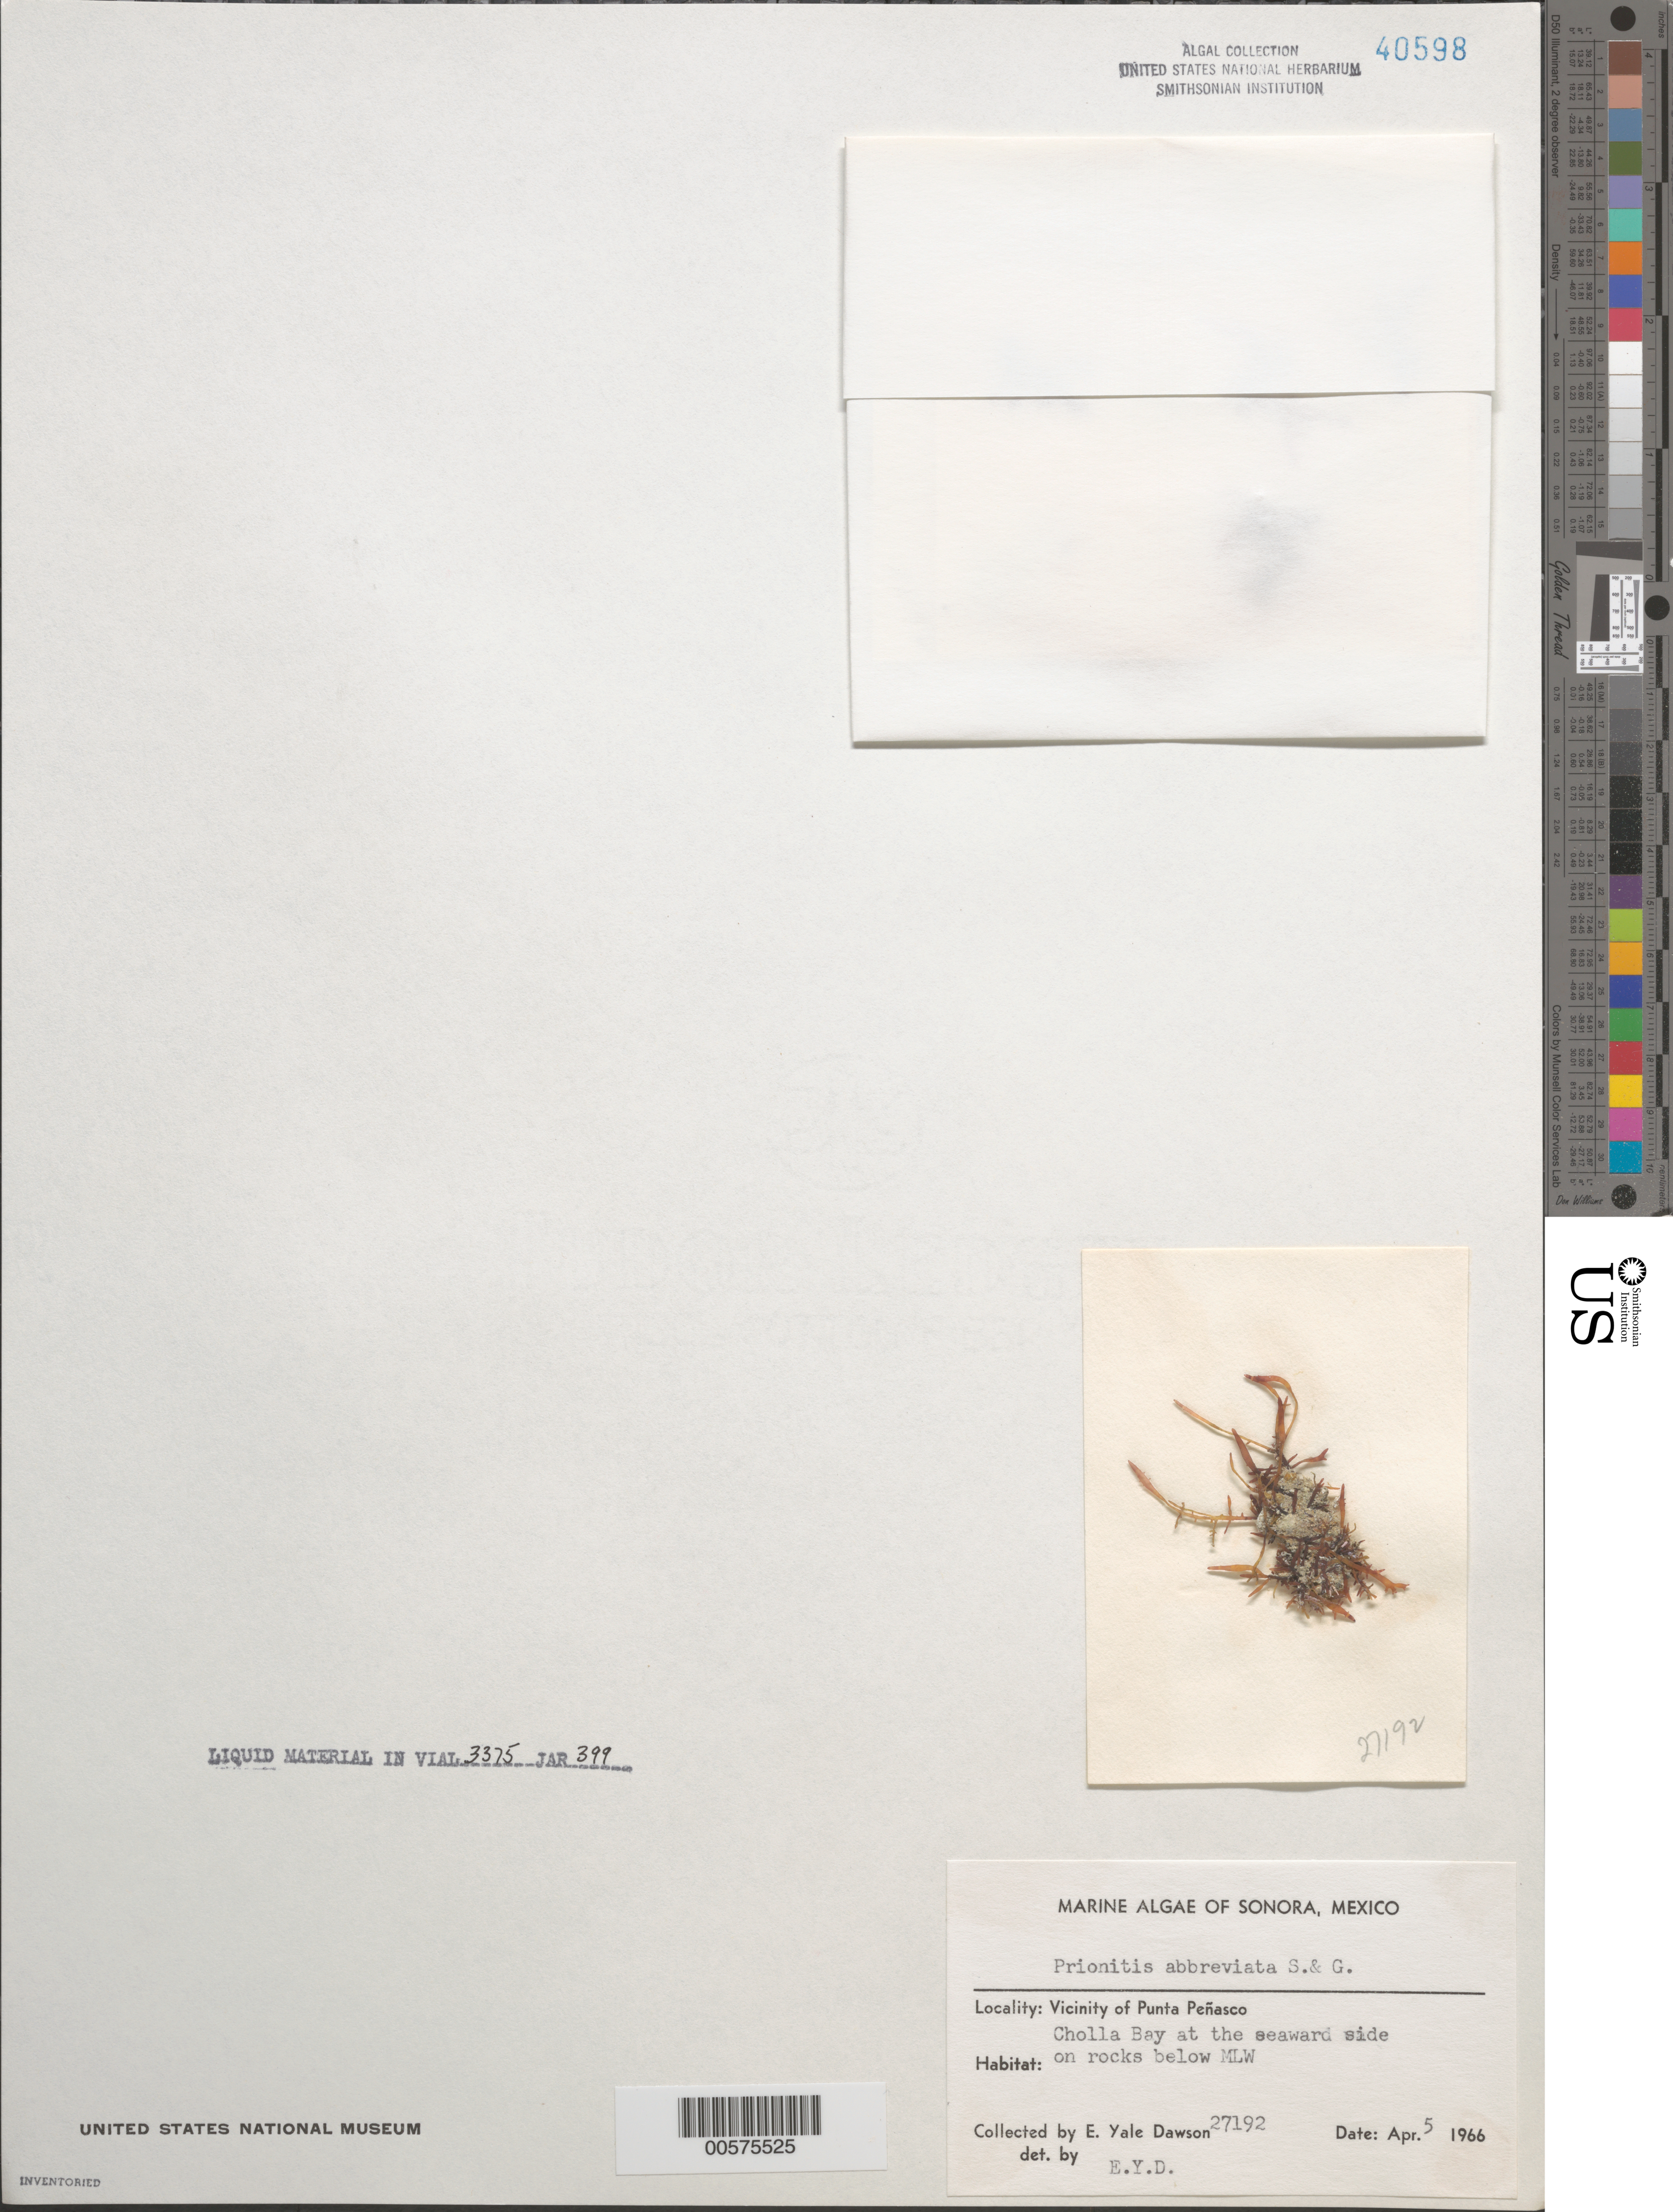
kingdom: Plantae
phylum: Rhodophyta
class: Florideophyceae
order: Cryptonemiales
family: Cryptonemiaceae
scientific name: Prionitis abbreviata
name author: Setchell & N.L. Gardner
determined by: Dawson, E. Y.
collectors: E. Y. Dawson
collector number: EYD 27192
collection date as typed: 05 Apr 1966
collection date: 1966-04-05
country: Mexico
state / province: Sonora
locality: Cholla Bay, Punta Penasco area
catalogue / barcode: US 40598